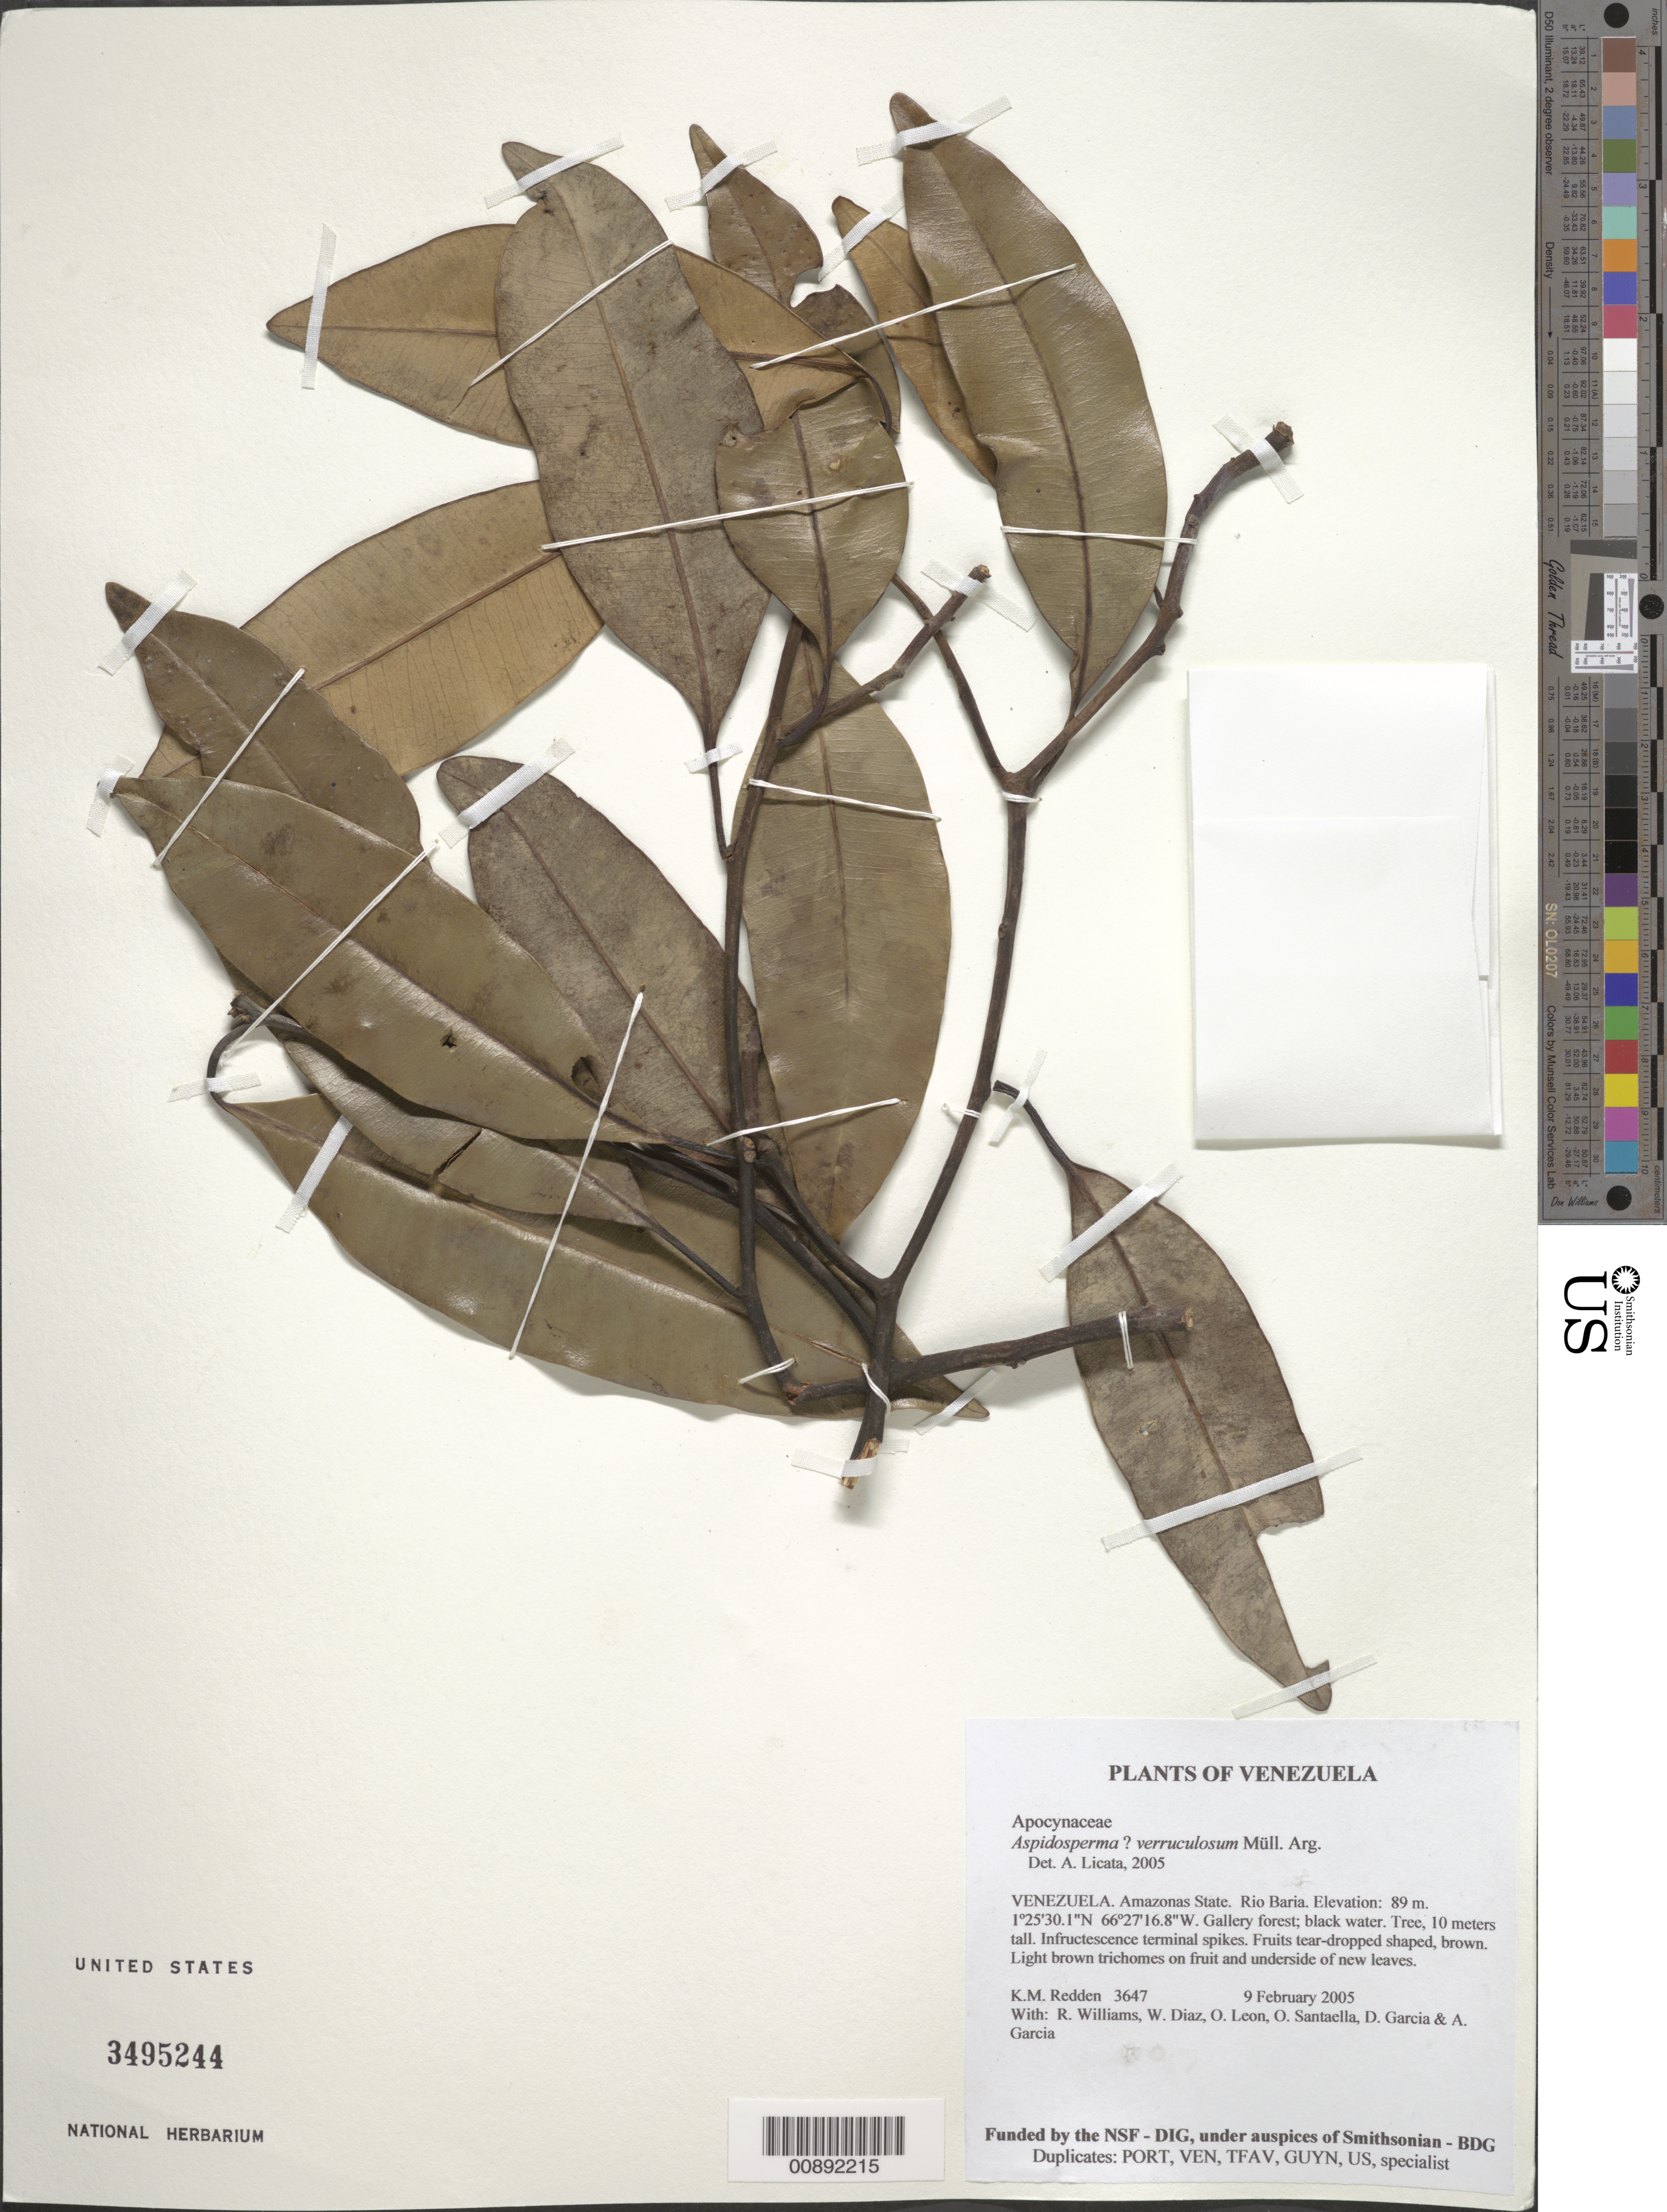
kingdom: Plantae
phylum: Tracheophyta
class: Magnoliopsida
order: Gentianales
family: Apocynaceae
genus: Aspidosperma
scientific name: Aspidosperma verruculosum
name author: Müll. Arg.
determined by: Licata, A., (PORT), Univ. Nac. Exp. de los Llanos Ezequiel Zamora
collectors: K. M. Redden, R. Williams, W. Díaz P., O. León, O. Santaella, D. Garcia & A. Garcia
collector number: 3647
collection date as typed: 9 February 2005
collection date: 2005-02-09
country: Venezuela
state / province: Amazonas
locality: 22 - Rio Baria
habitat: Gallery forest; black water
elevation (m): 89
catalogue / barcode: US 3495244